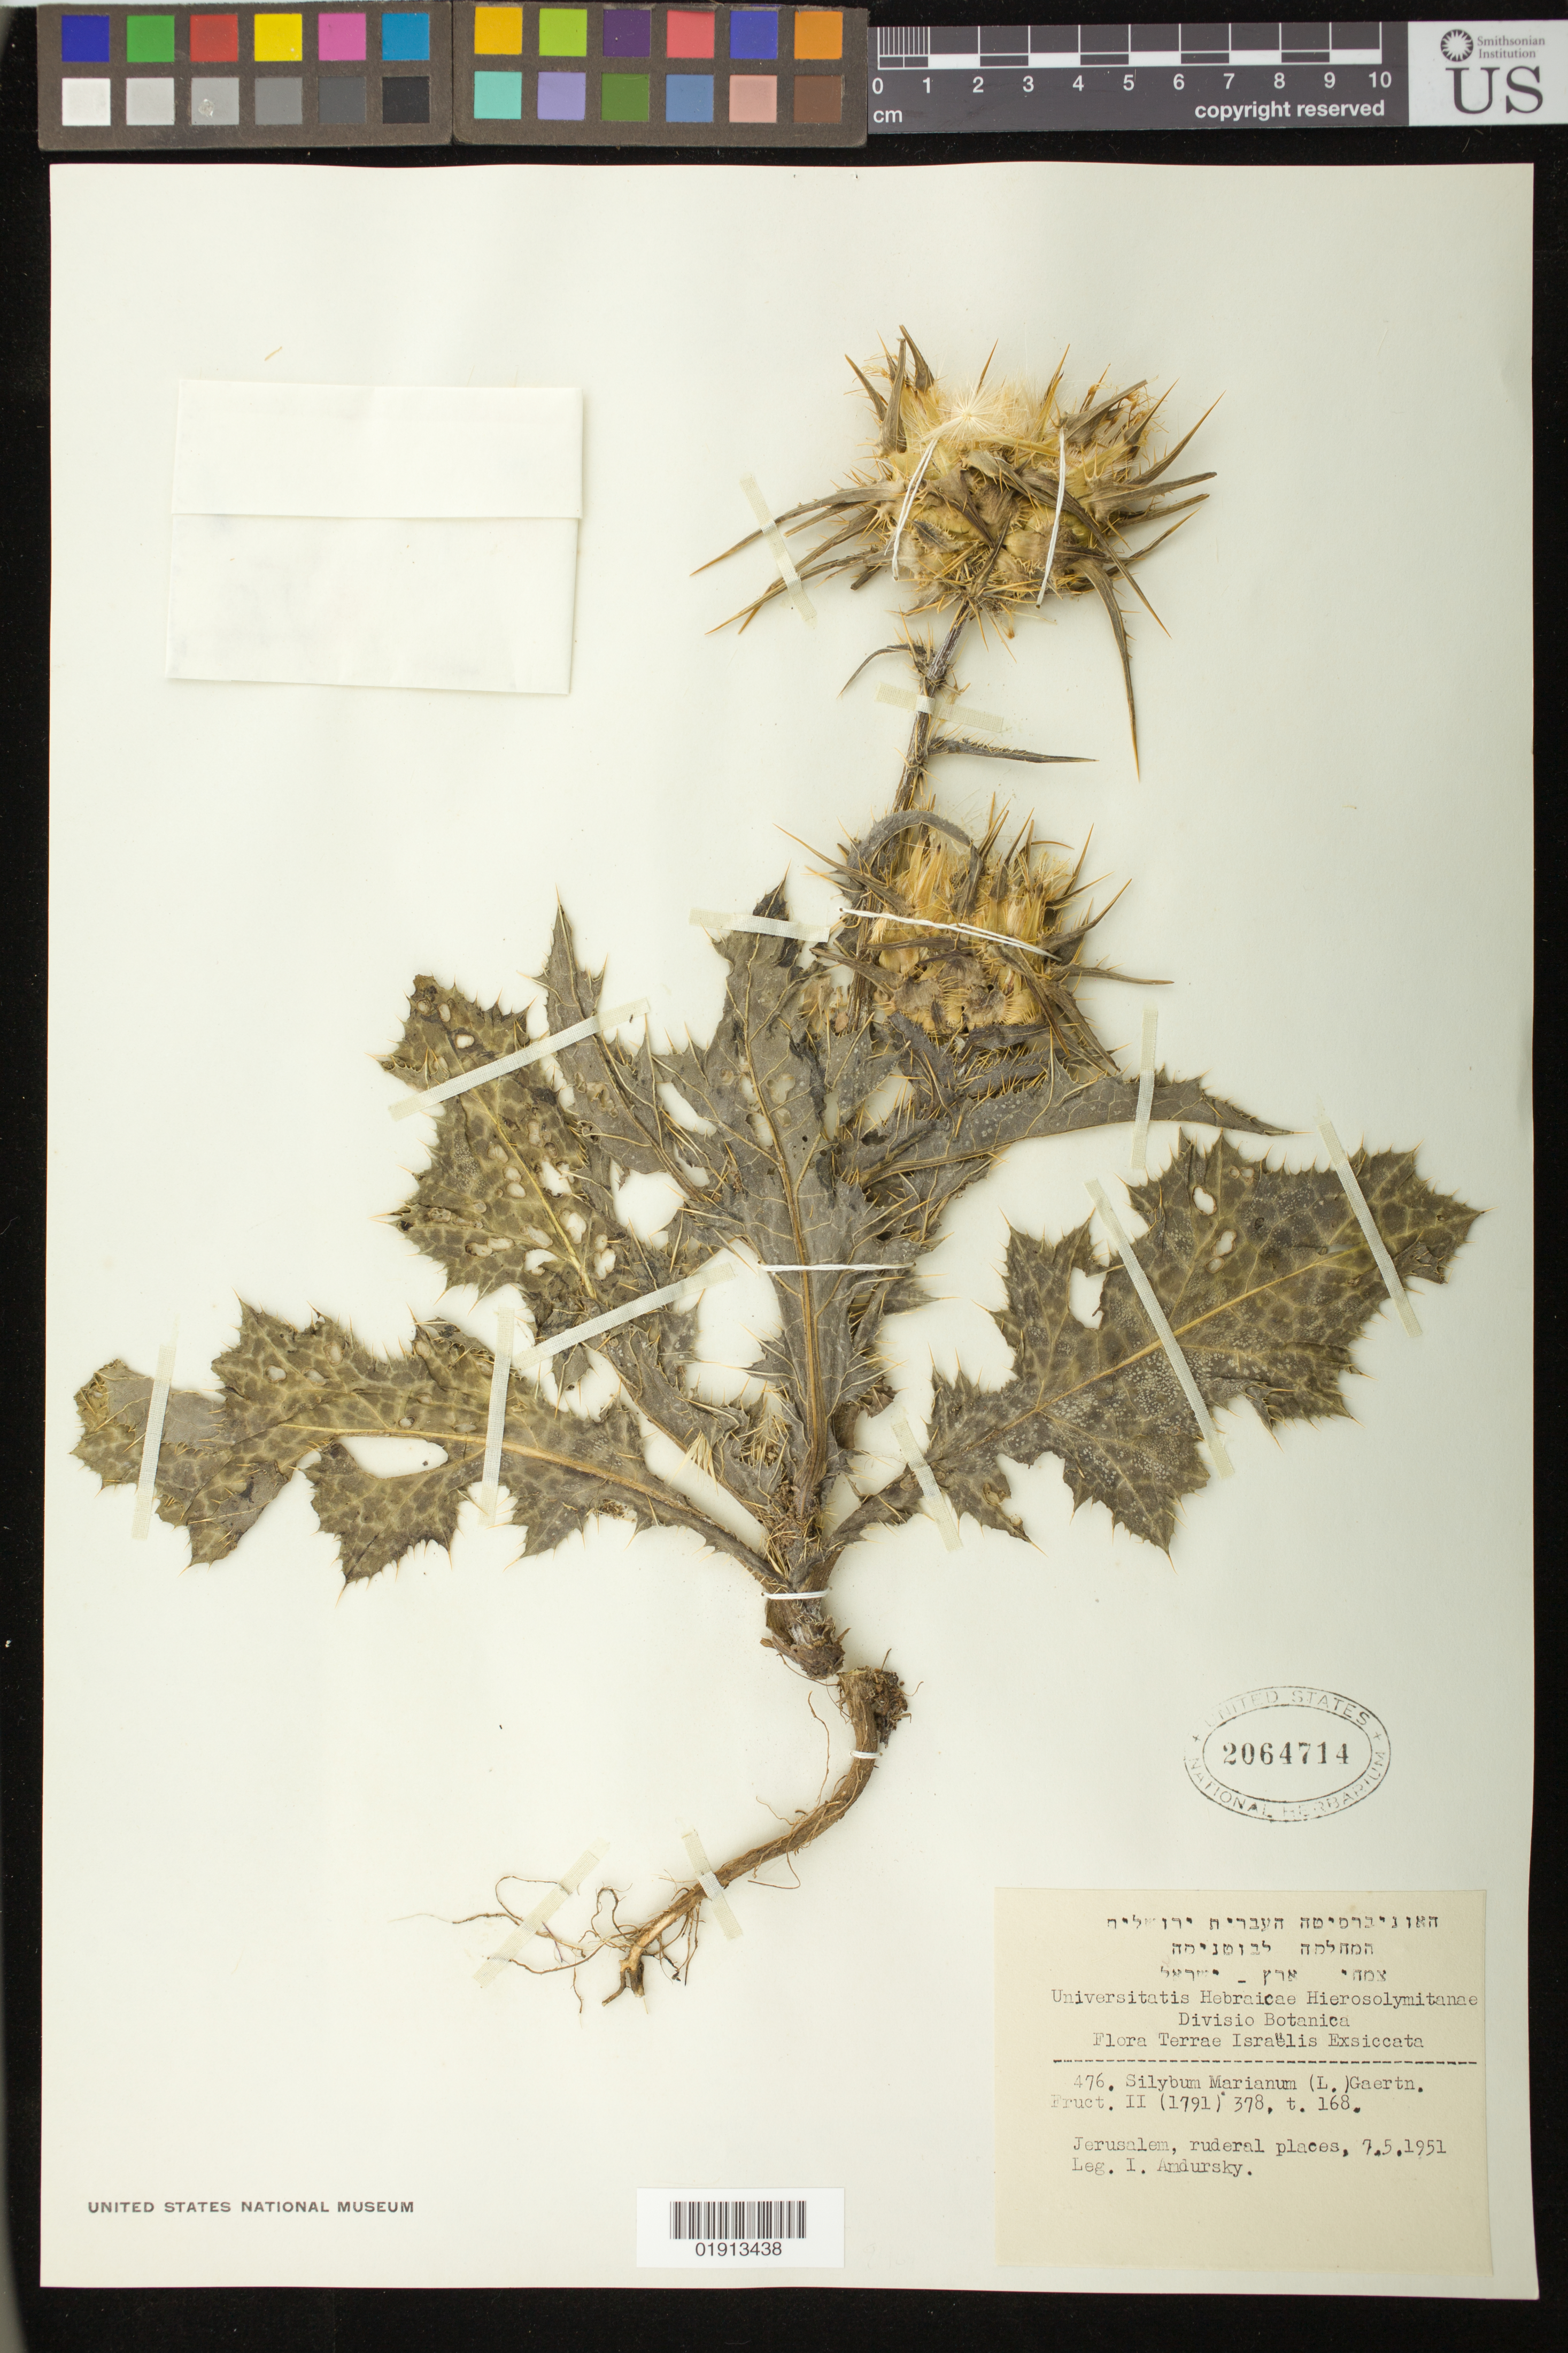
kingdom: Plantae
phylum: Tracheophyta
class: Magnoliopsida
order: Asterales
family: Asteraceae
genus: Silybum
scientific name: Silybum marianum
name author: (L.) Gaertn.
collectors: I. Amdursky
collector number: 476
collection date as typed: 7.5.1951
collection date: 1951-05-07 or 1951-07-05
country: Israel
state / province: Jerusalem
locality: Jerusalem, ruderal places.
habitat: Ruderal places.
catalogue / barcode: US 2064714